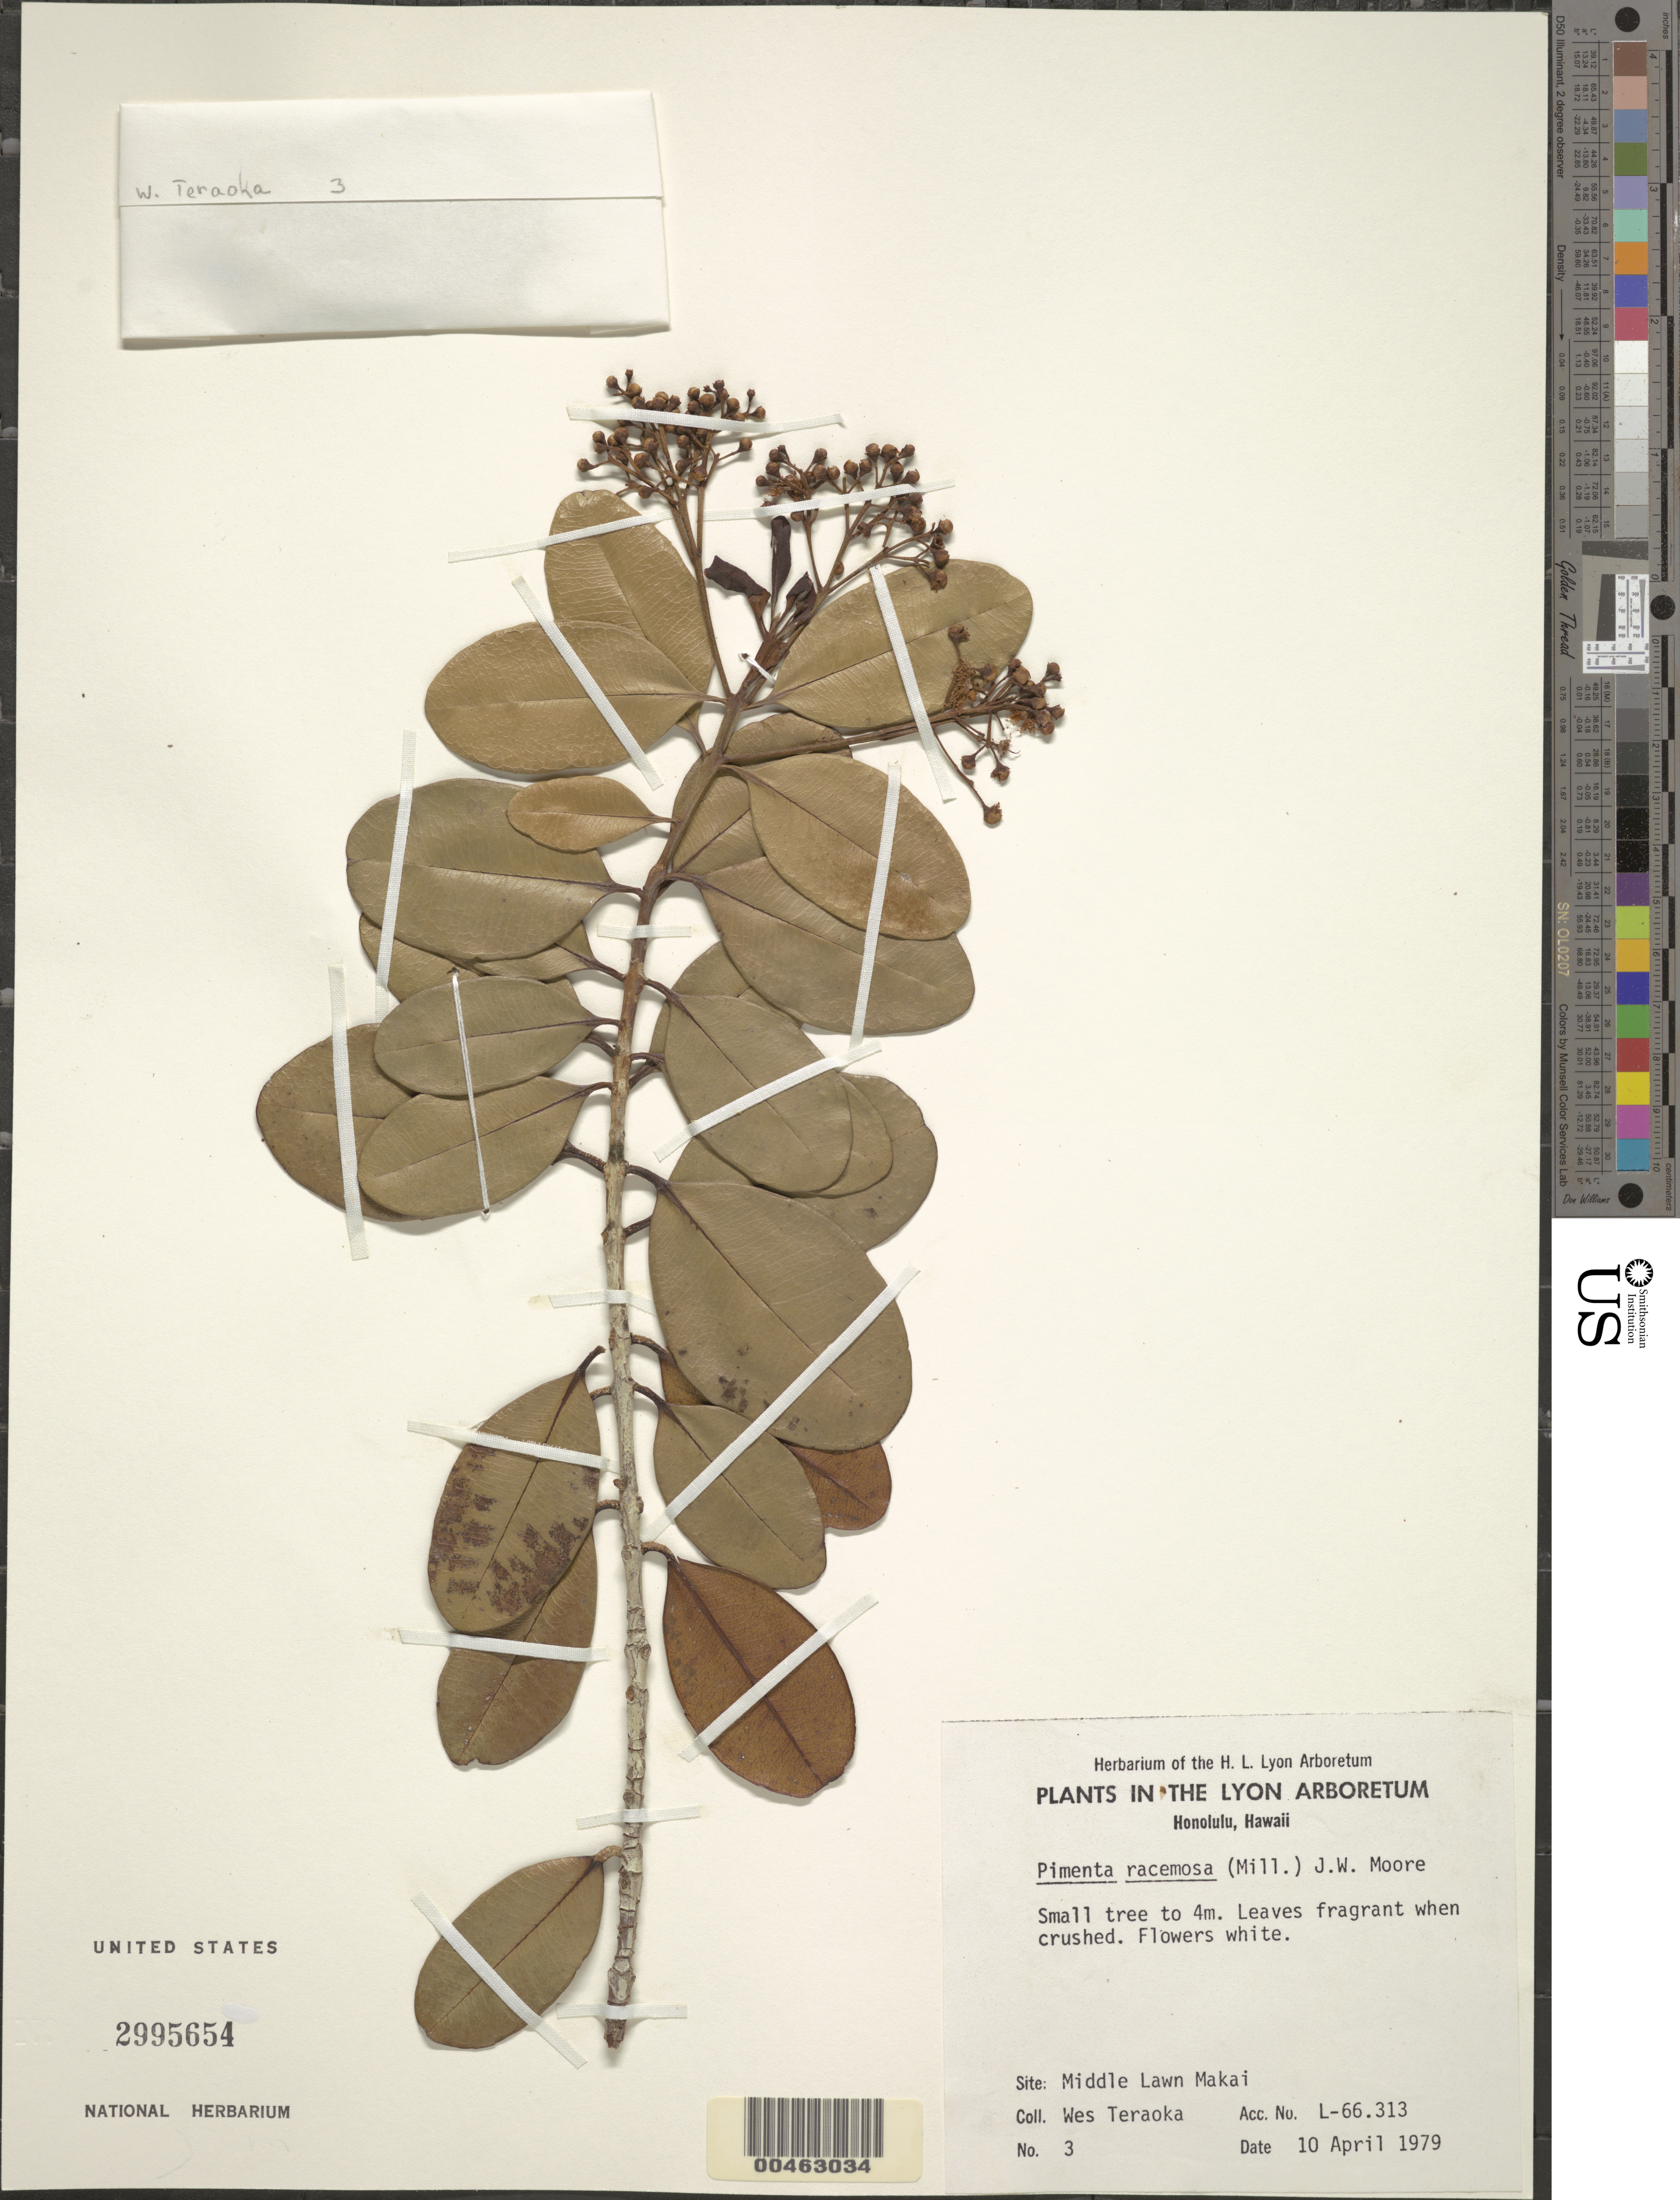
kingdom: Plantae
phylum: Tracheophyta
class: Magnoliopsida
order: Myrtales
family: Myrtaceae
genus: Pimenta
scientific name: Pimenta racemosa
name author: (Mill.) J.W. Moore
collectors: W. Teraoka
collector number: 3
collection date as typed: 10 Apr 1979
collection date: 1979-04-10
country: United States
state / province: Hawaii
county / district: Honolulu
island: Oahu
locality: Honolulu, Middle Lawn Makai, Lyon Arboretum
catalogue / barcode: US 2995654